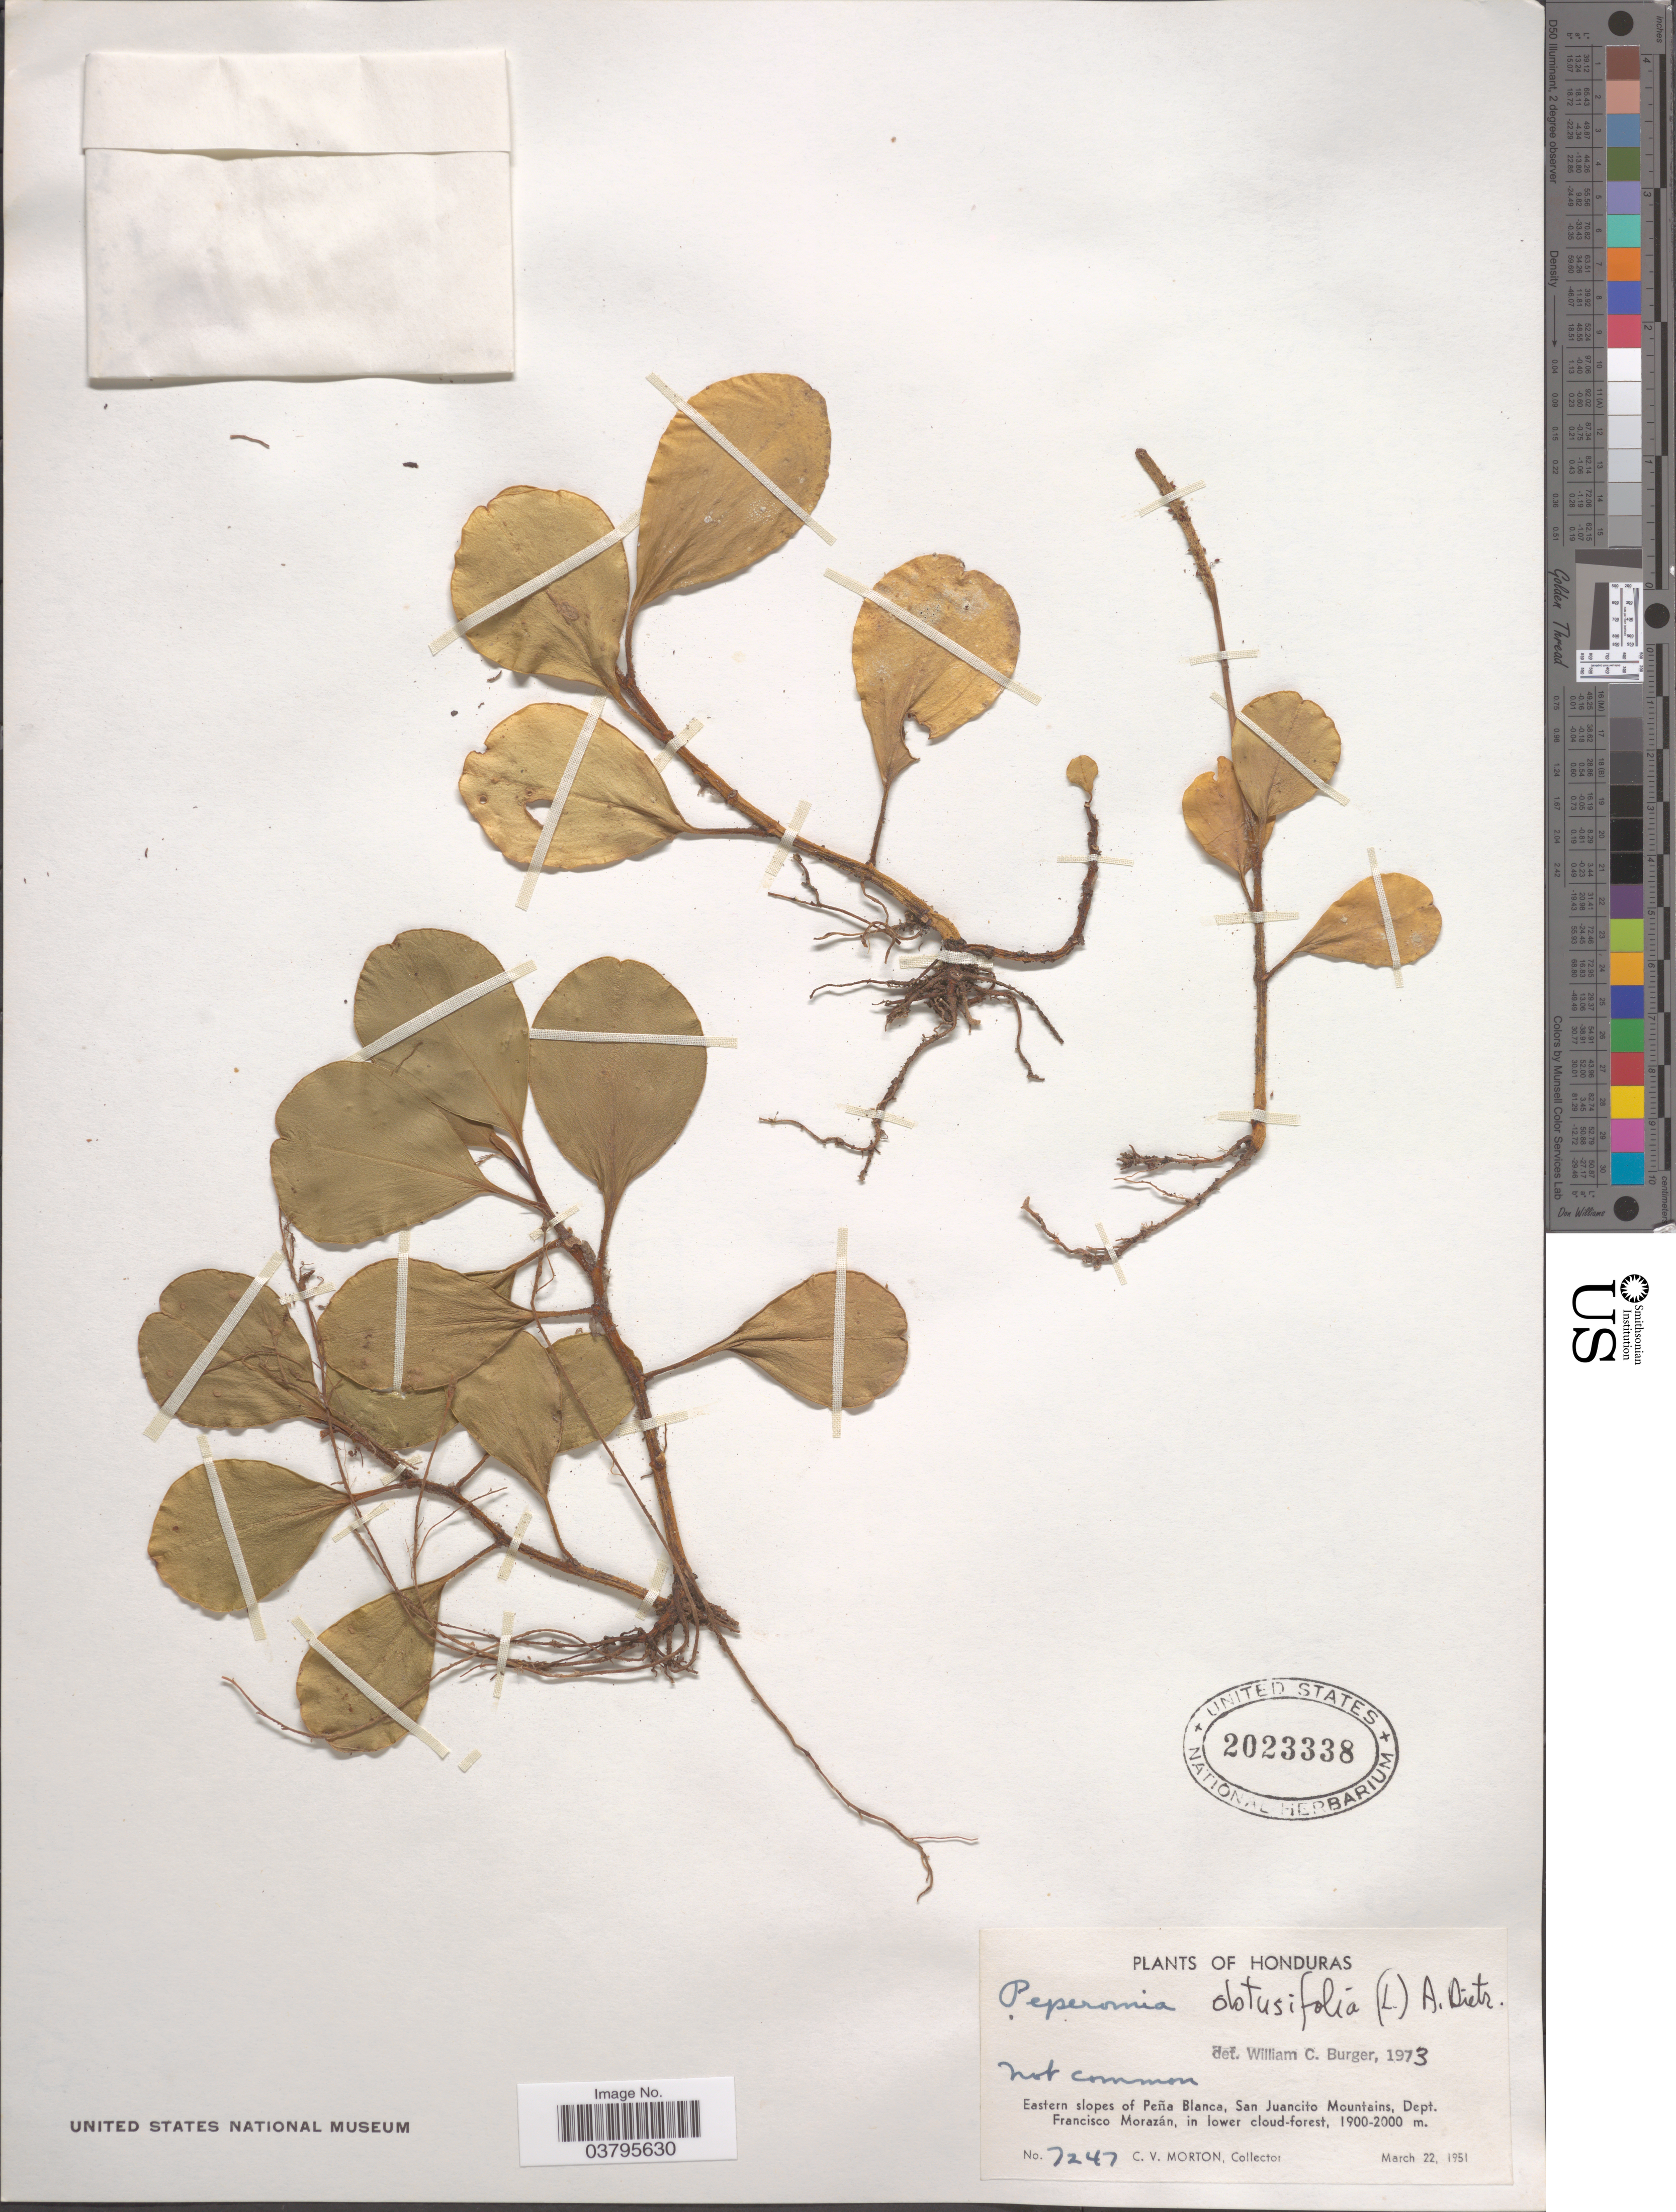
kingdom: Plantae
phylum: Tracheophyta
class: Magnoliopsida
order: Piperales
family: Piperaceae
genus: Peperomia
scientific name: Peperomia obtusifolia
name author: (L.) A. Dietr.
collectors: C. V. Morton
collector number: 7247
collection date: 1951-03-22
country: Honduras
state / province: Fco. Morazán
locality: Eastern slopes of Peña Blanca, San Juanito Mountains, Dept. Francisco Morazán.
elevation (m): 1900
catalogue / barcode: US 2023338